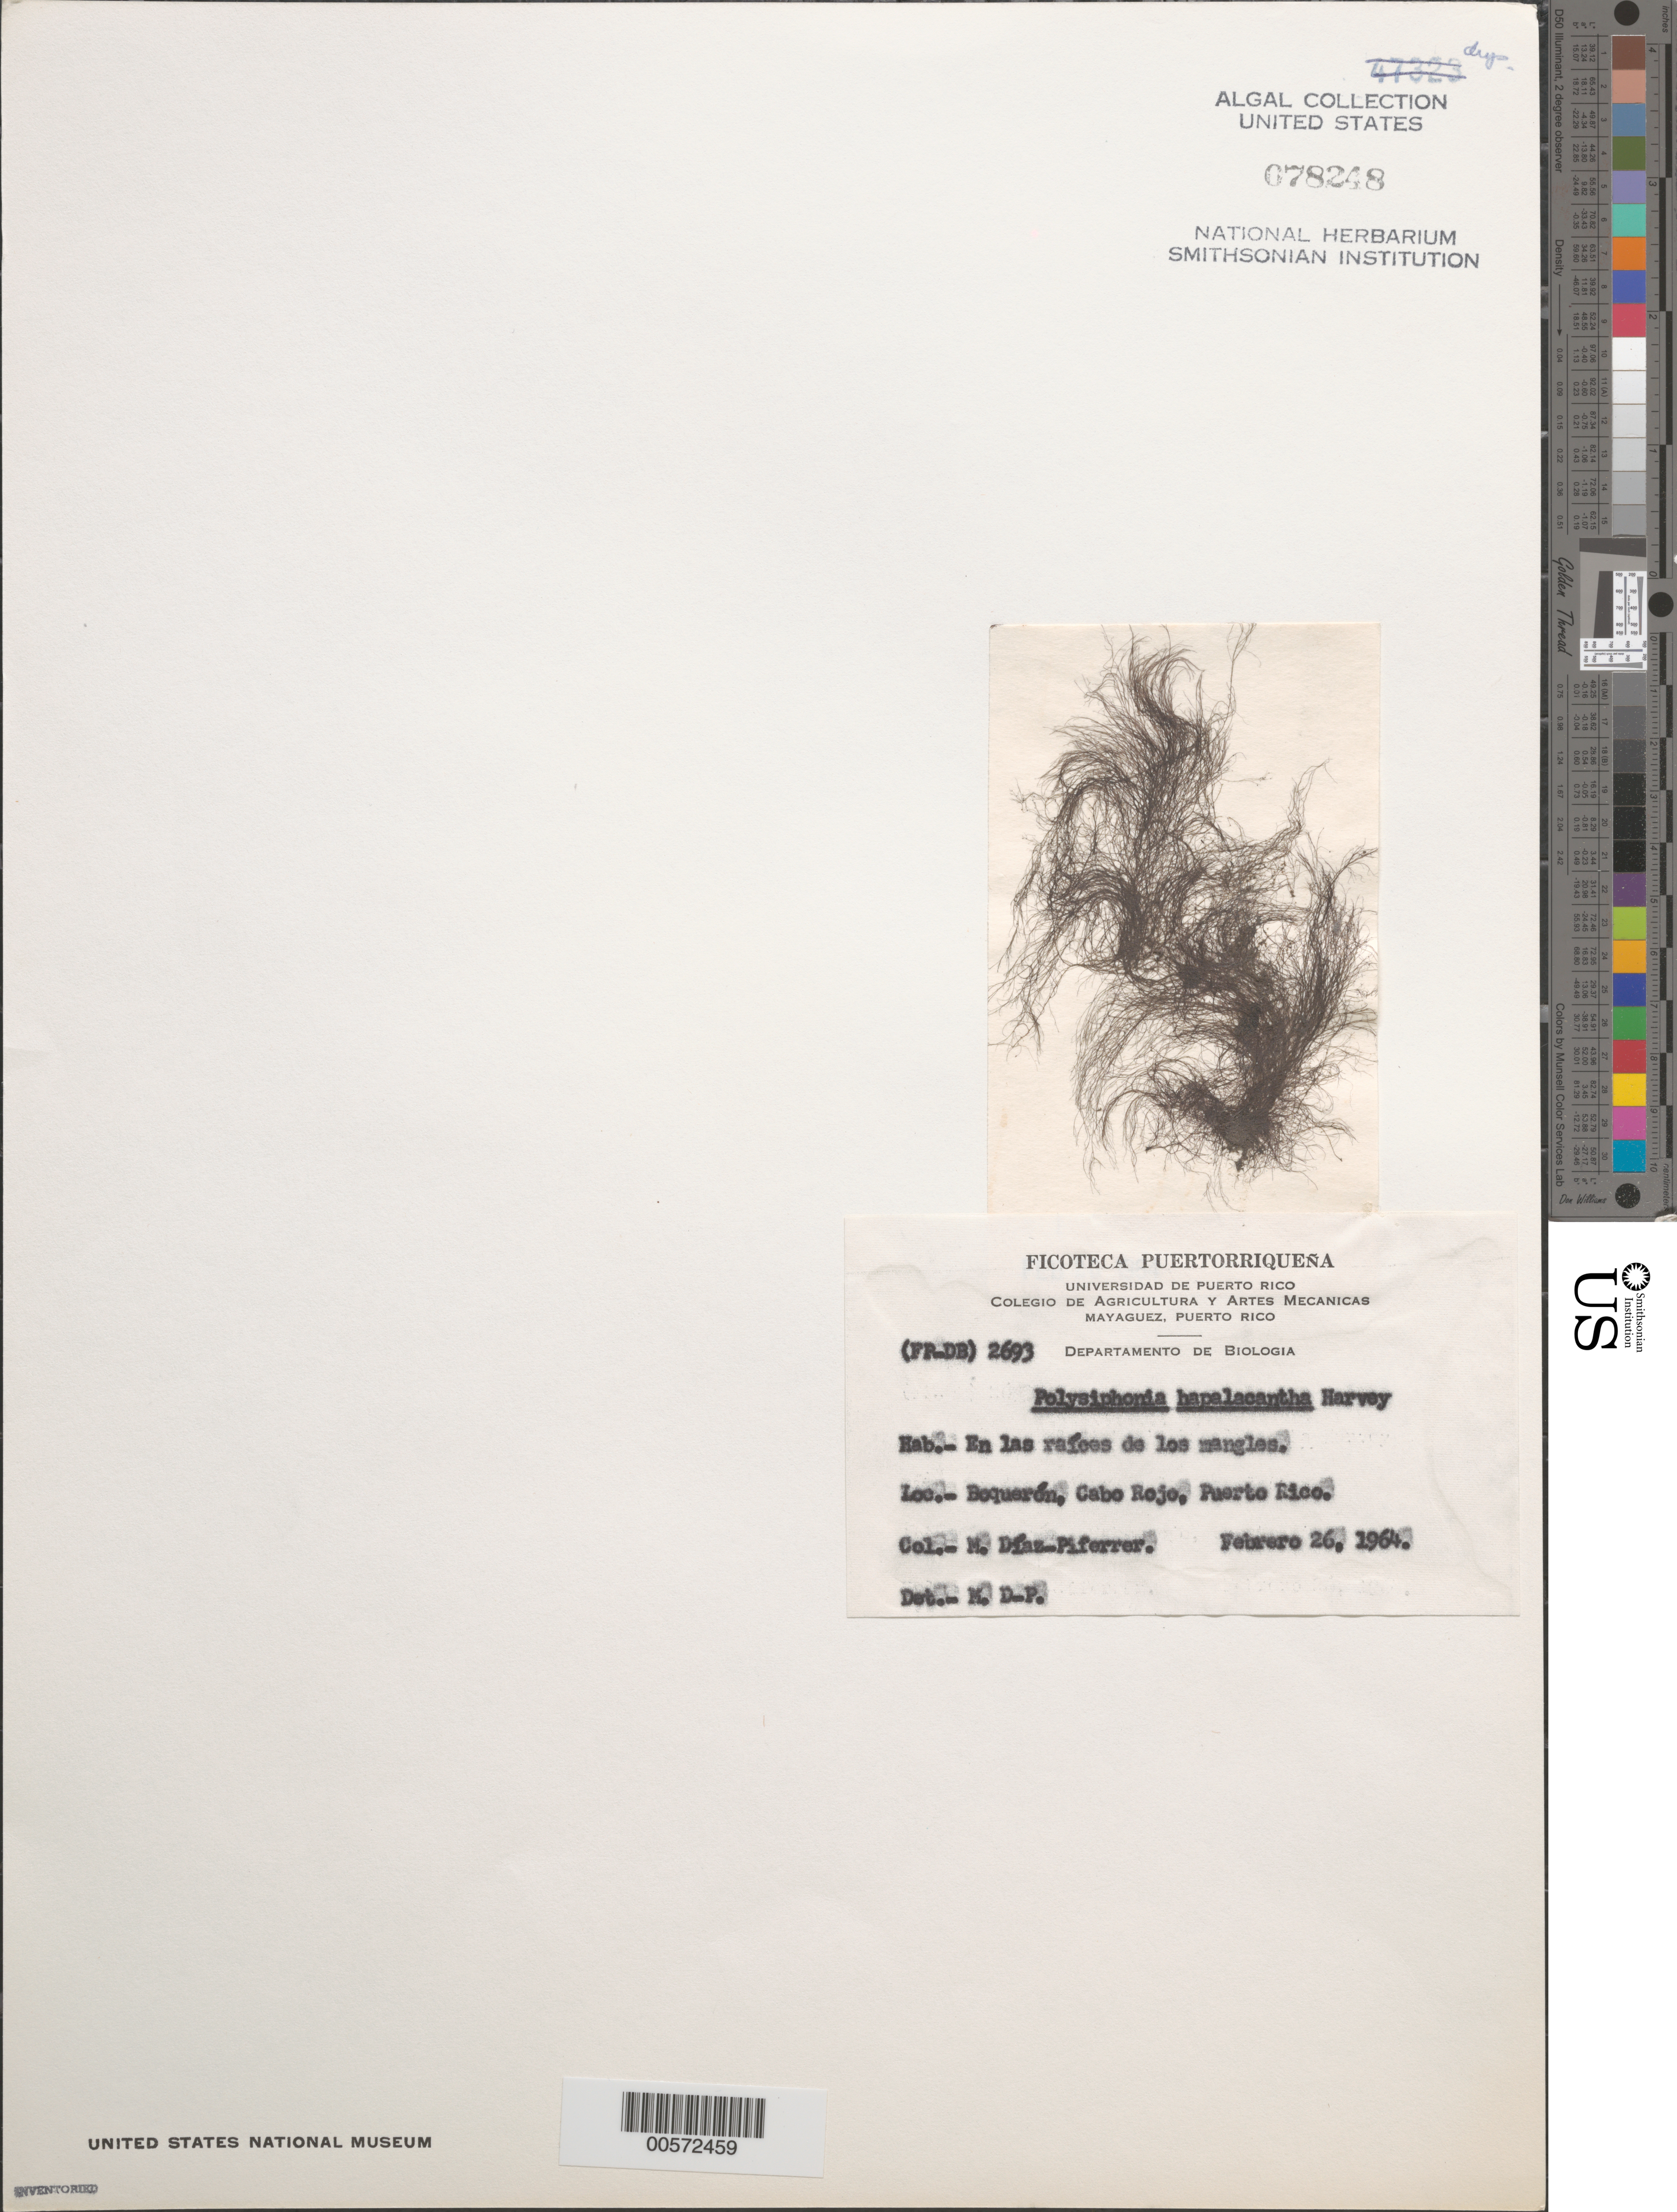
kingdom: Plantae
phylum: Rhodophyta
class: Florideophyceae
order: Ceramiales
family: Rhodomelaceae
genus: Polysiphonia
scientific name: Polysiphonia hapalacantha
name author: Harv.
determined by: Diaz-Piferrer, M.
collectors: M. Diaz-Piferrer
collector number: (fp-db) 2693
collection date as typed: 26 Feb 1964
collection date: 1964-02-26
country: Puerto Rico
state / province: Cabo Rojo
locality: Boqueron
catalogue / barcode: US 78248